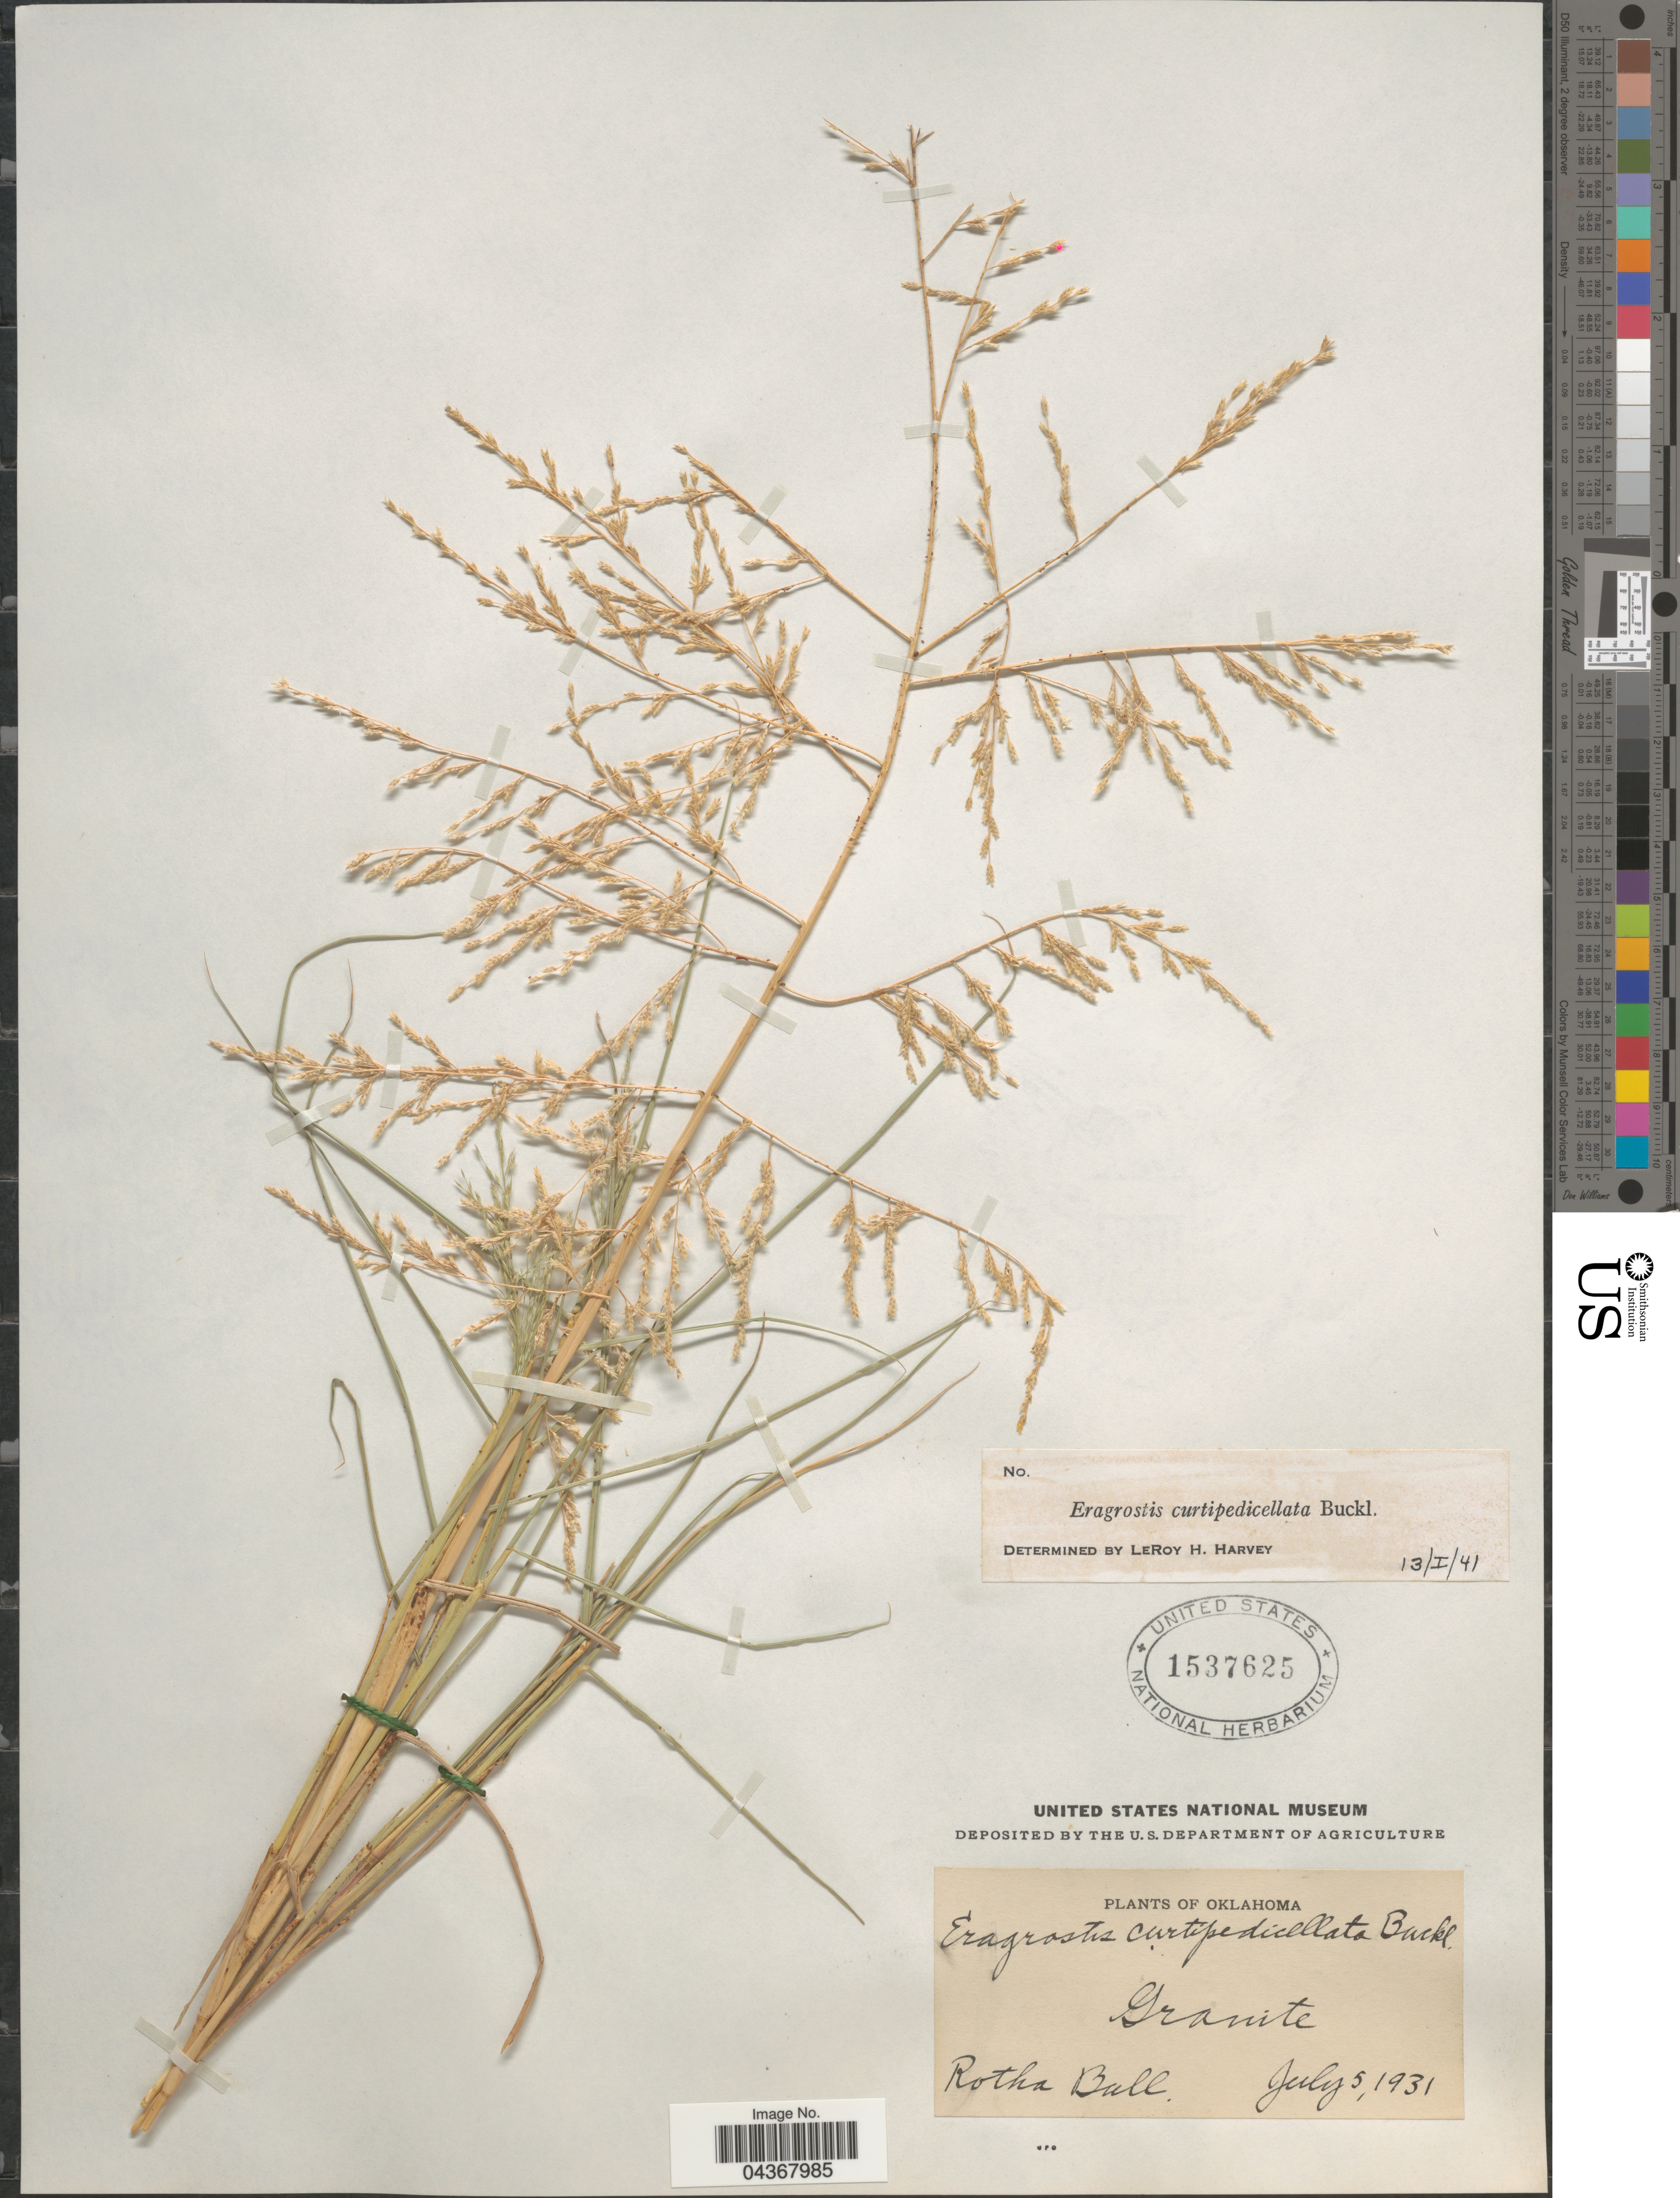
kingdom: Plantae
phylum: Tracheophyta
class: Liliopsida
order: Poales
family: Poaceae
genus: Eragrostis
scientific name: Eragrostis curtipedicellata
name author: Buckley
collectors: R. H. Ball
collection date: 1931-07-05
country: United States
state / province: Oklahoma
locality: Granite.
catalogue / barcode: US 1537625